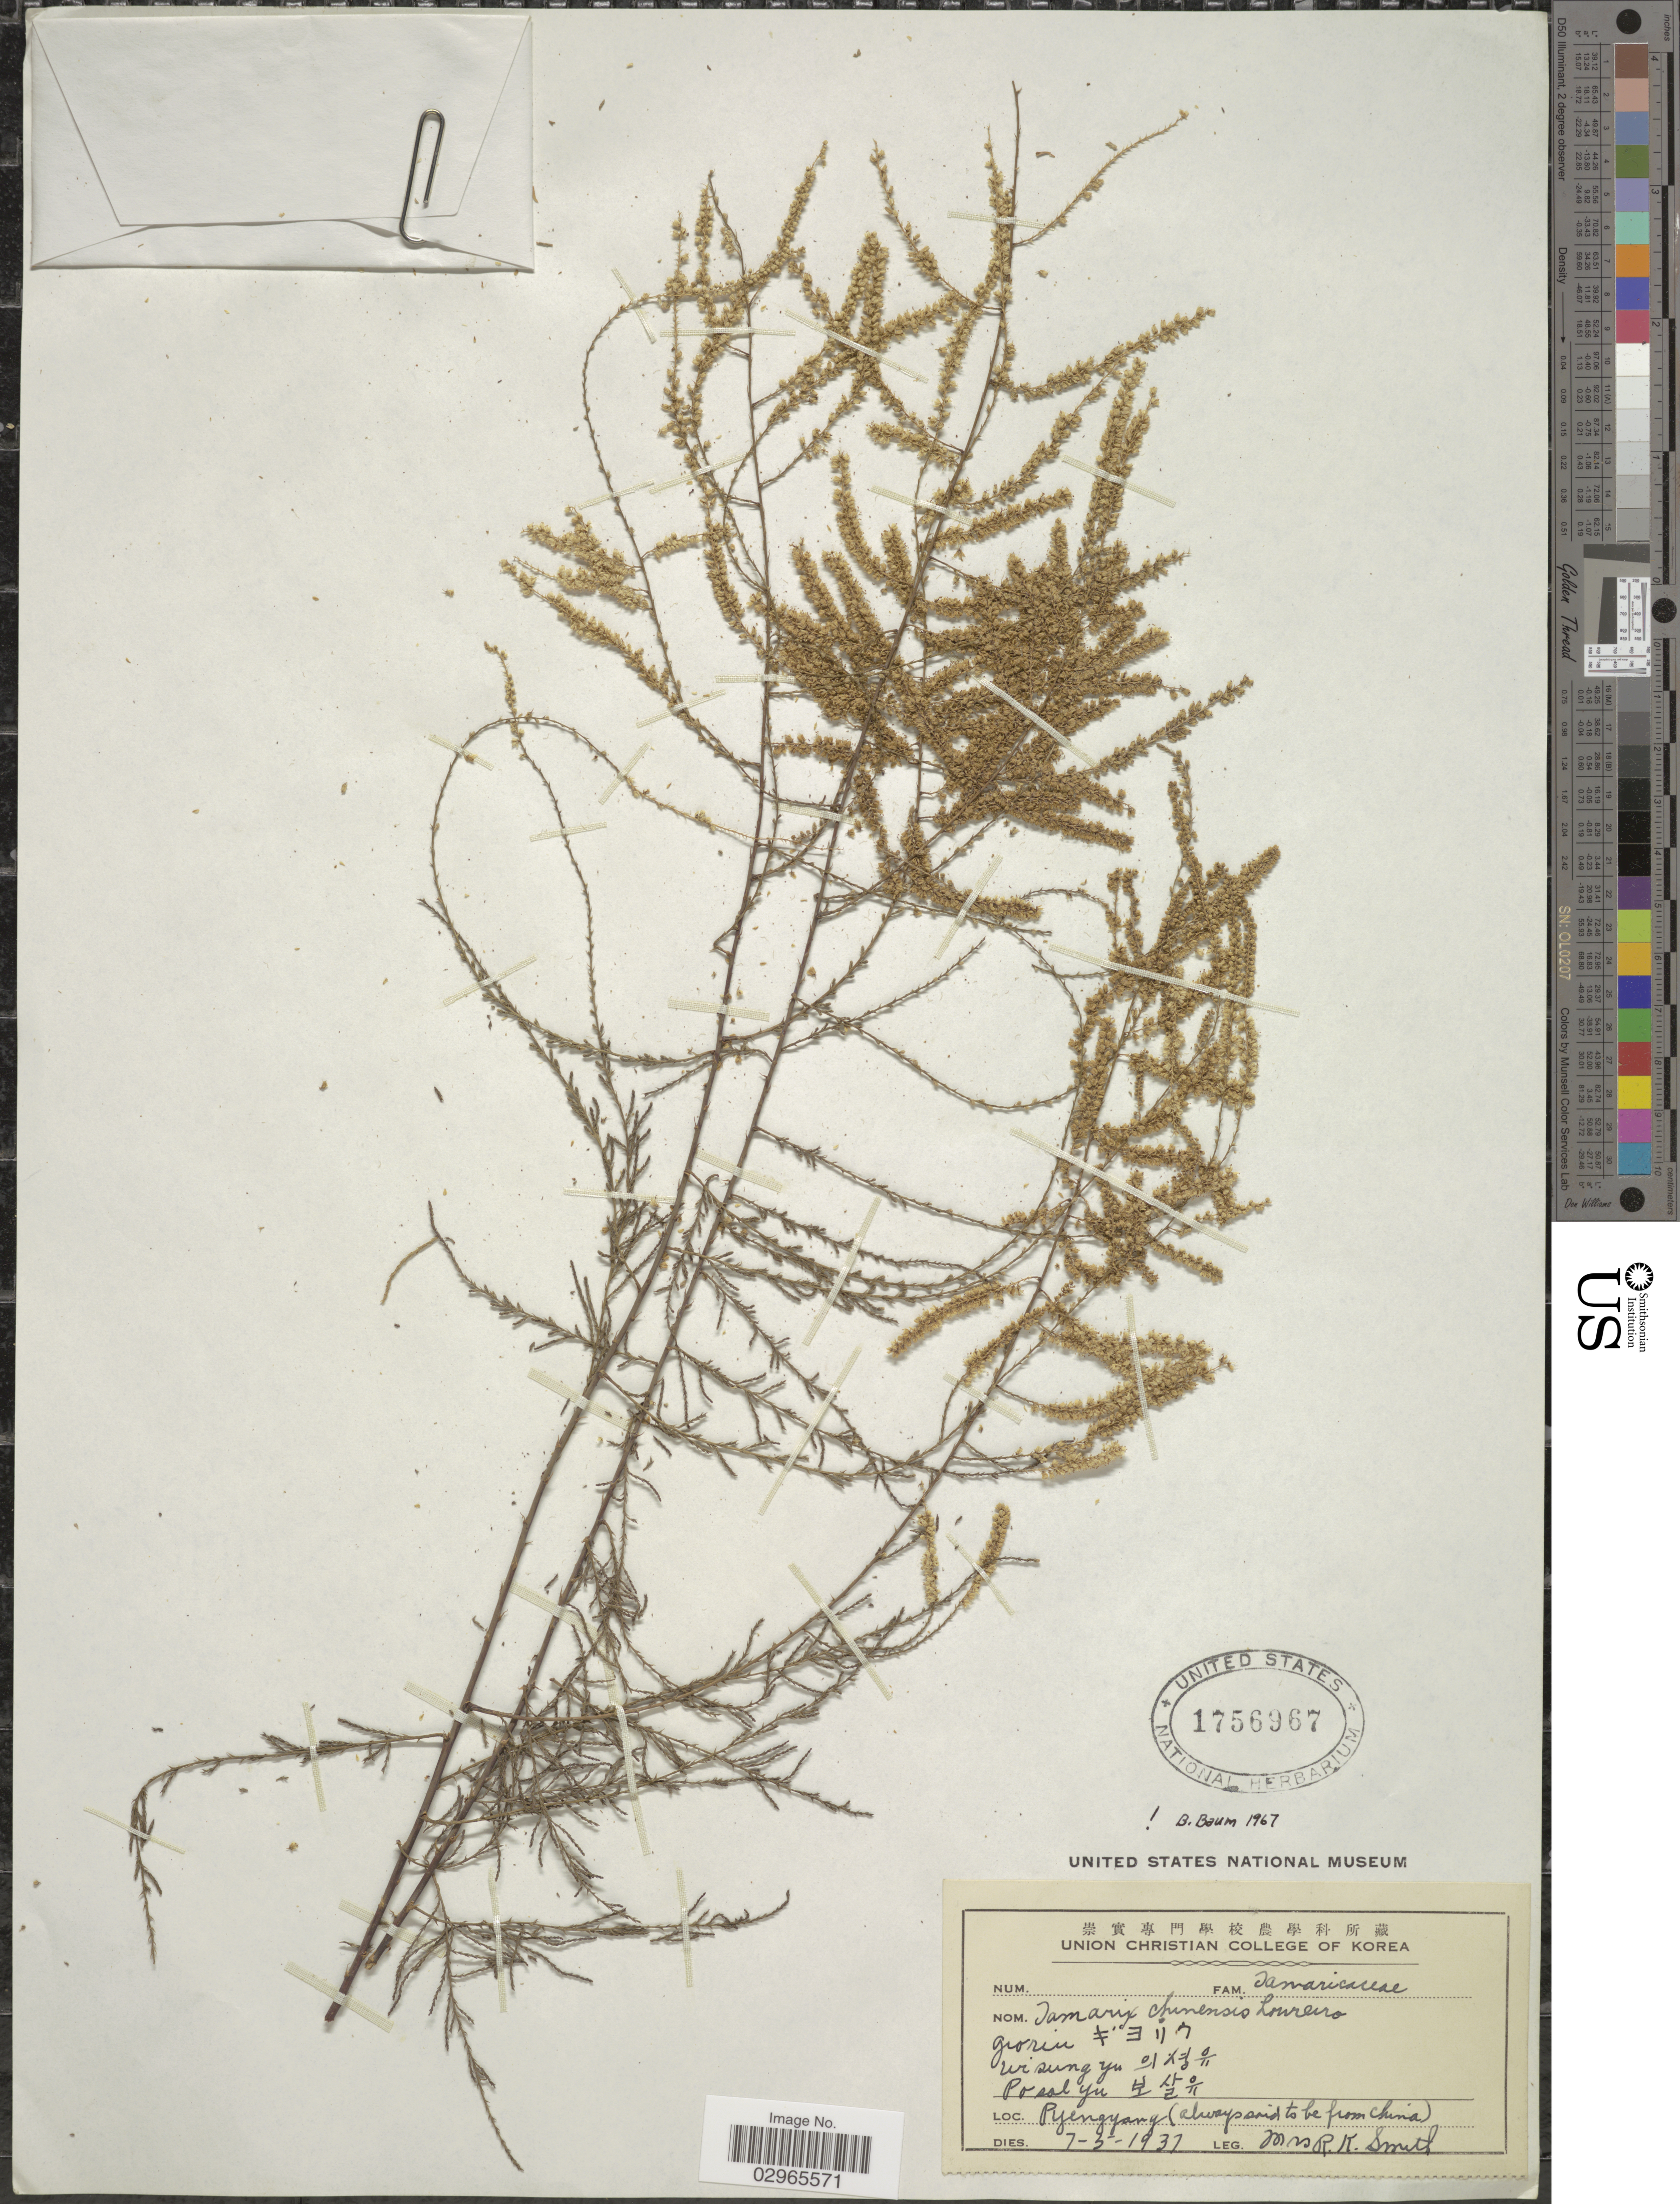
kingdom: Plantae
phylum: Tracheophyta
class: Magnoliopsida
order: Caryophyllales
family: Tamaricaceae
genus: Tamarix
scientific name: Tamarix chinensis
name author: Lour.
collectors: Mrs. R. K. Smith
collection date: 1937-05-07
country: North Korea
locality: Pyengyang.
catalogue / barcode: US 1756967